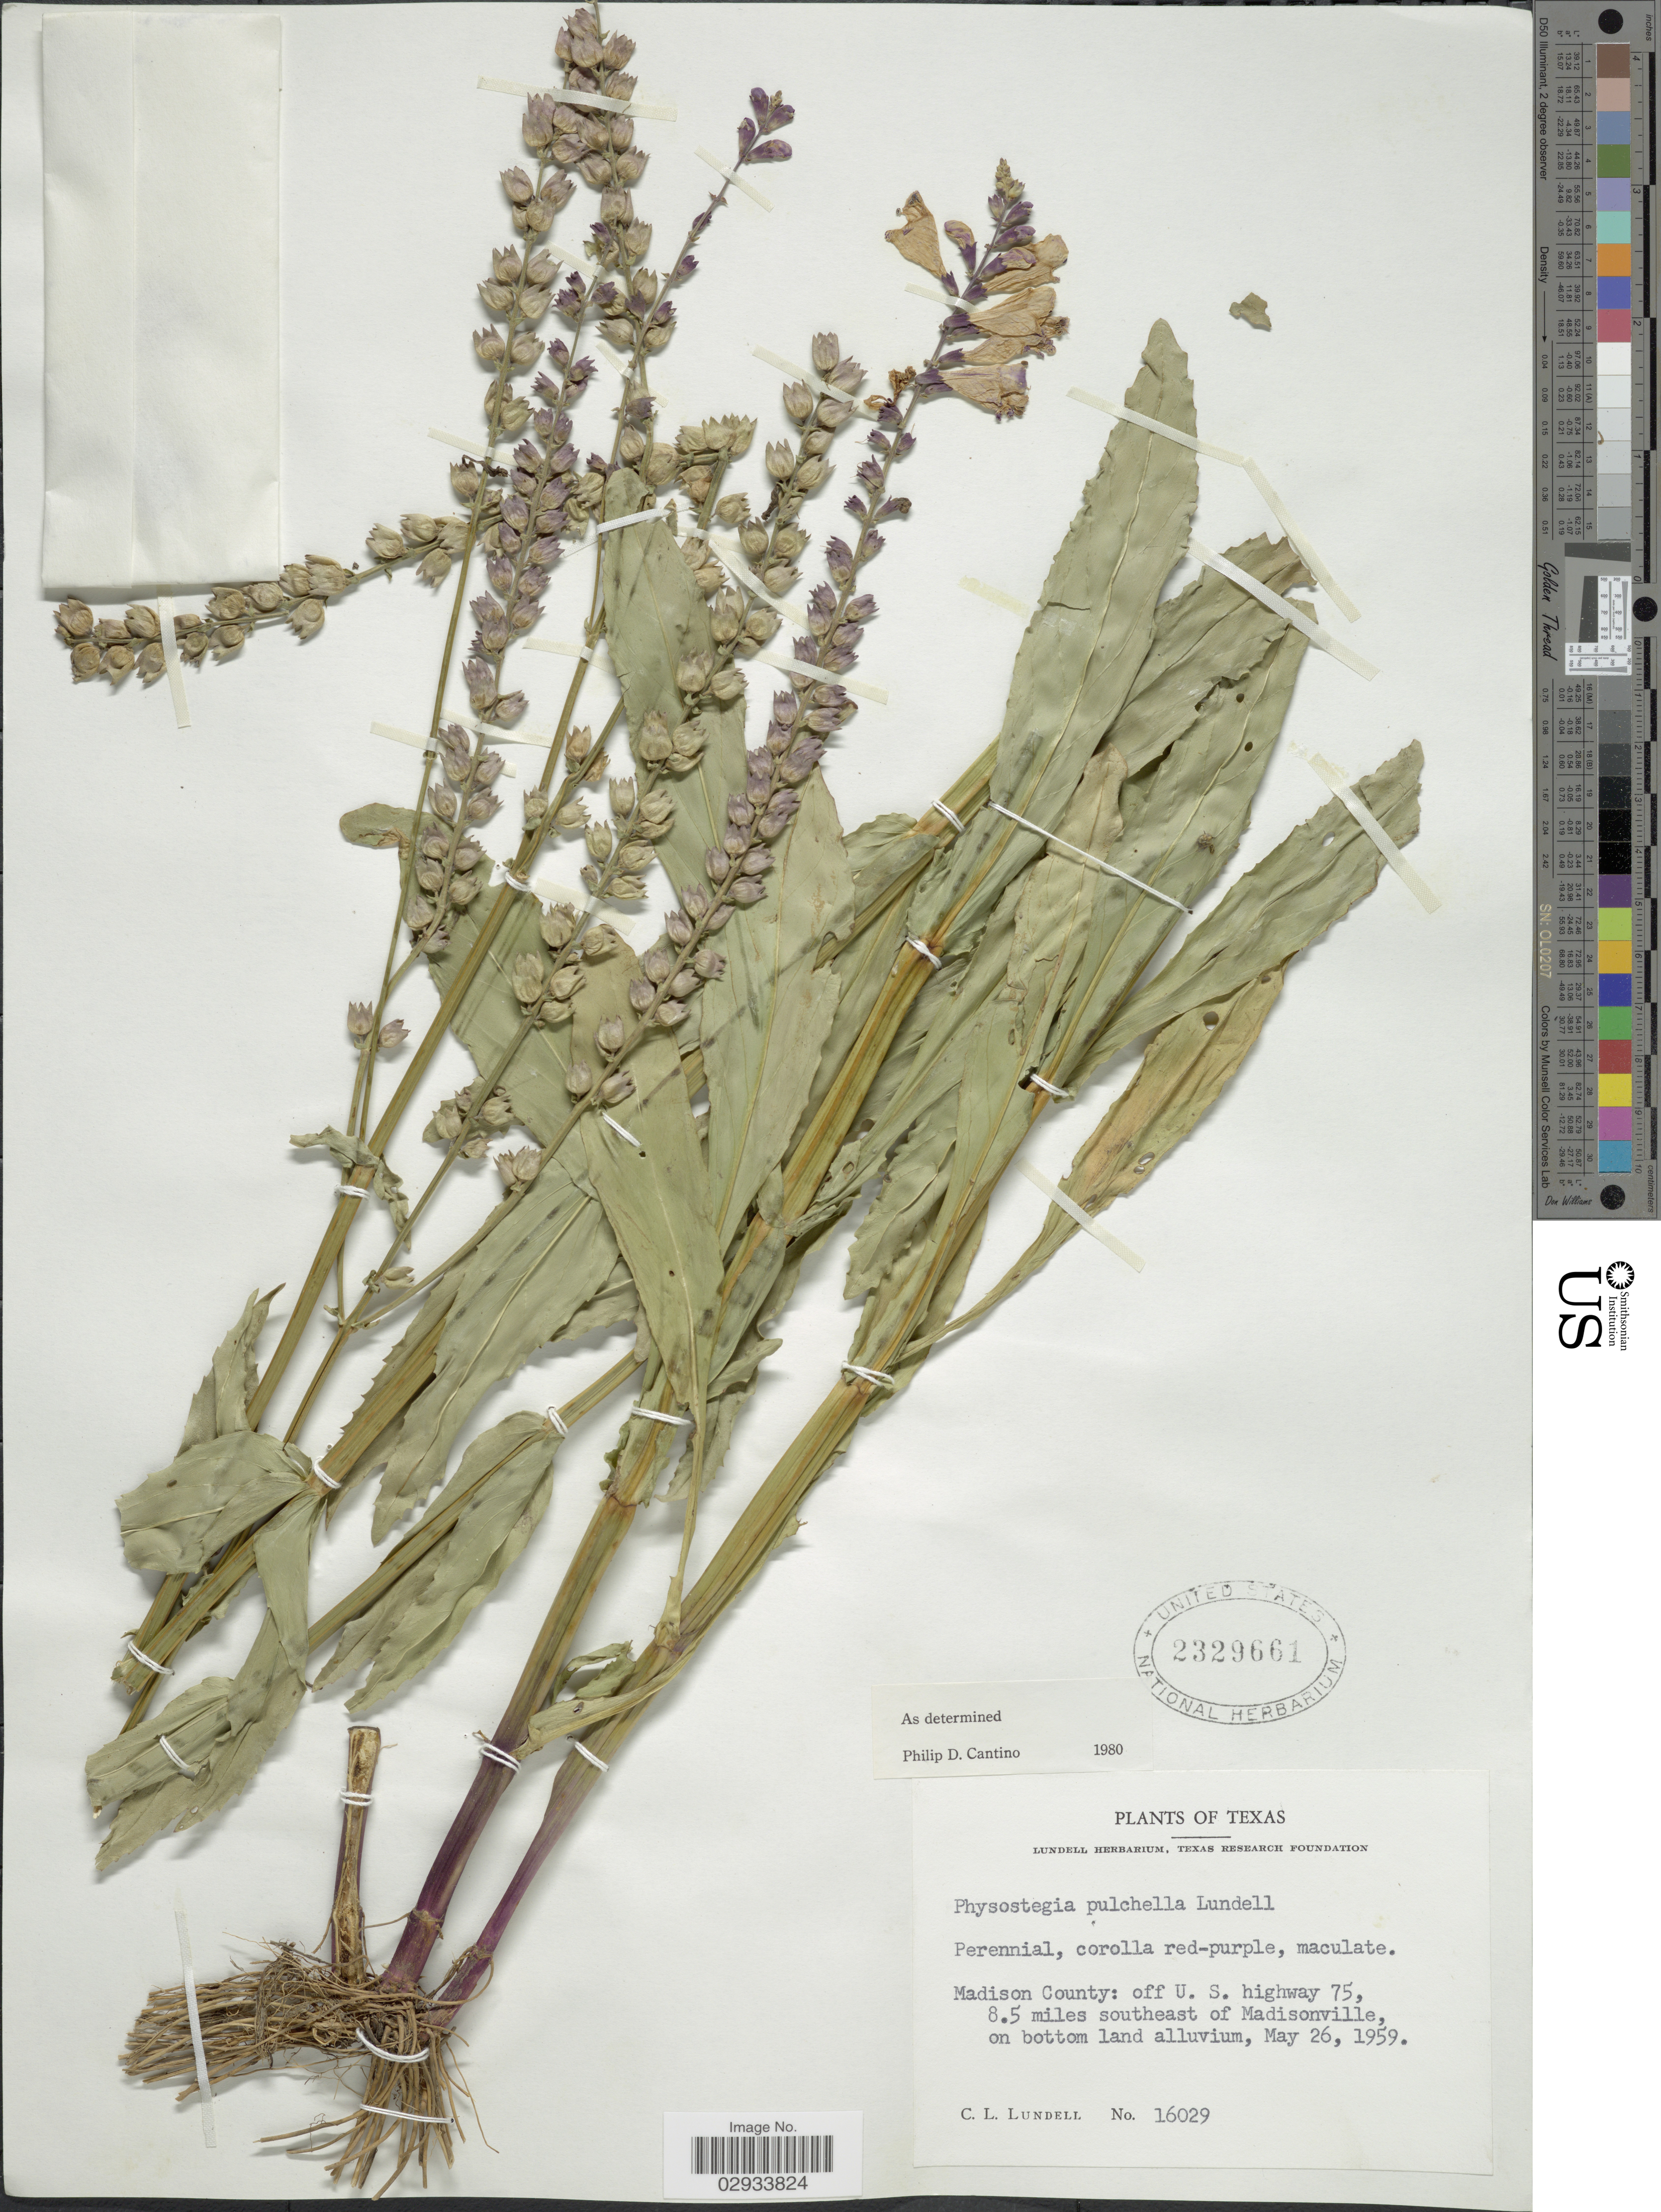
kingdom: Plantae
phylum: Tracheophyta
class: Magnoliopsida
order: Lamiales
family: Lamiaceae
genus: Physostegia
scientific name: Physostegia pulchella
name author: Lundell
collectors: C. L. Lundell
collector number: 16029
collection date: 1959-05-26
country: United States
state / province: Texas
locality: Madison County: off U. S. highway 75, 8.5 miles southeast of Madisonville, on bottom land alluvium.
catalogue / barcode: US 2329661